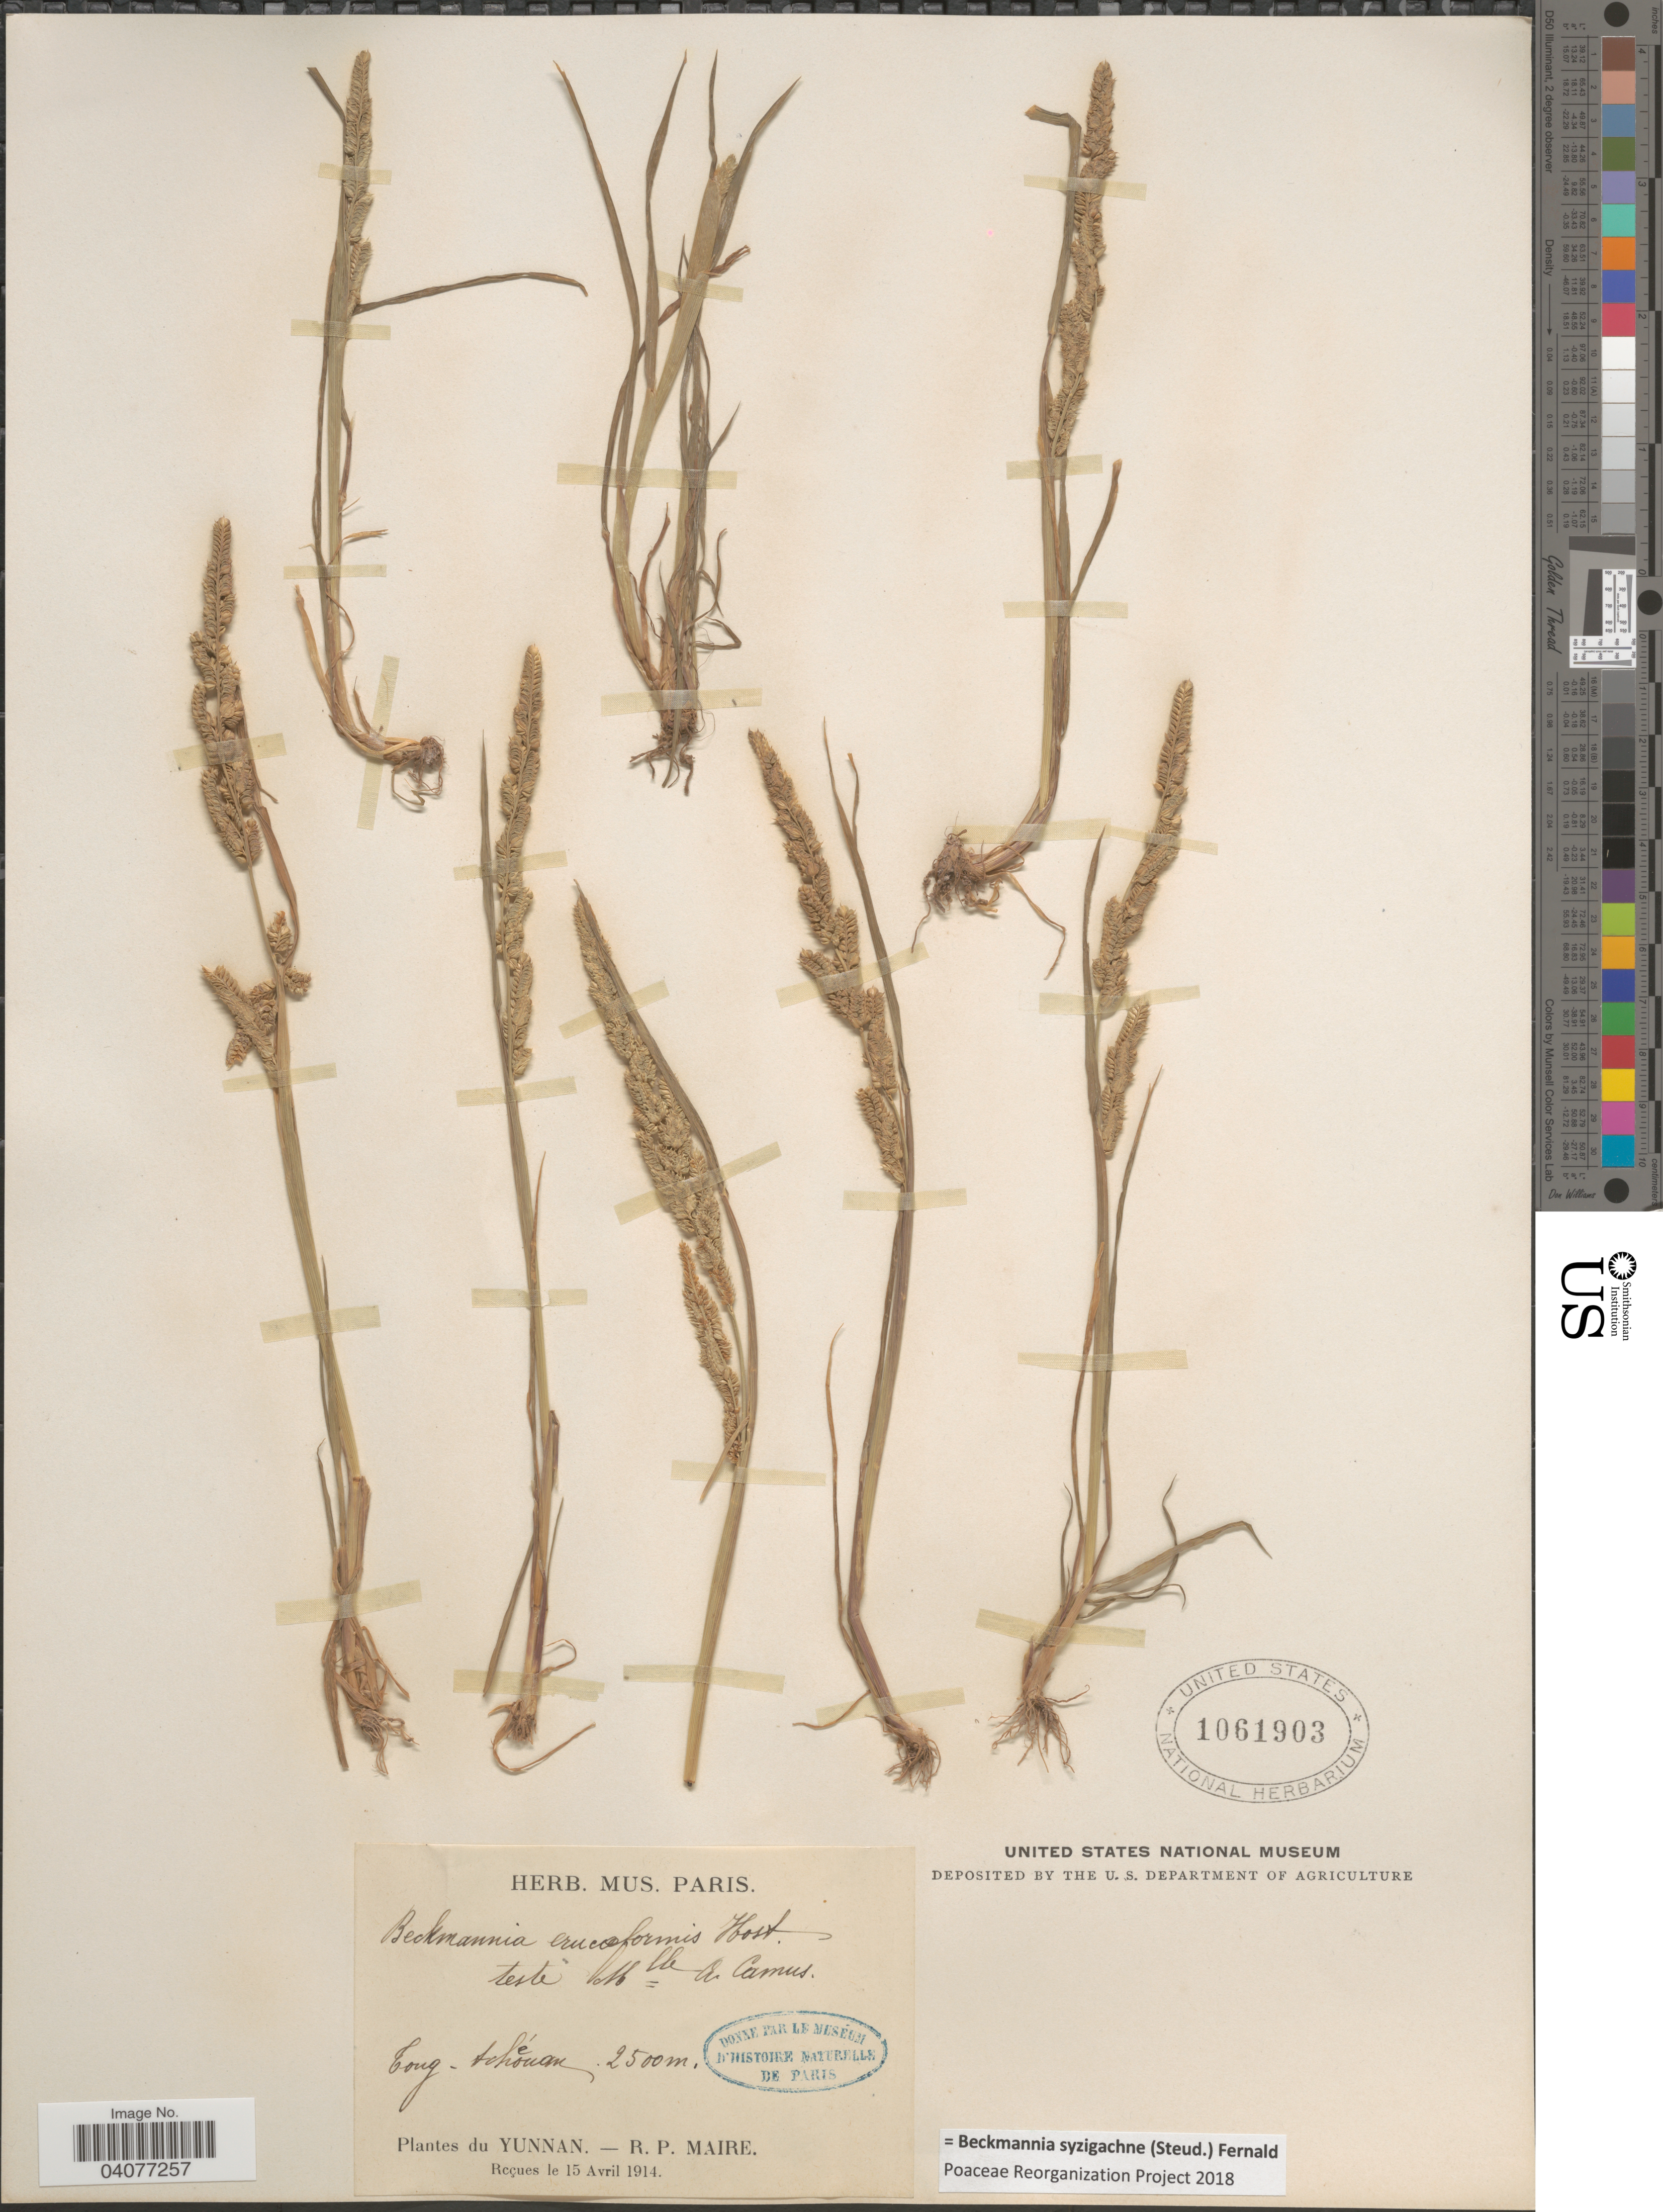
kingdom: Plantae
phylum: Tracheophyta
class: Liliopsida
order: Poales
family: Poaceae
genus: Beckmannia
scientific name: Beckmannia syzigachne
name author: (Steud.) Fernald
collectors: R.-P. Maire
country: China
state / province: Yunnan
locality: Tong-tcheuan.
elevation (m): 2500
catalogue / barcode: US 1061903